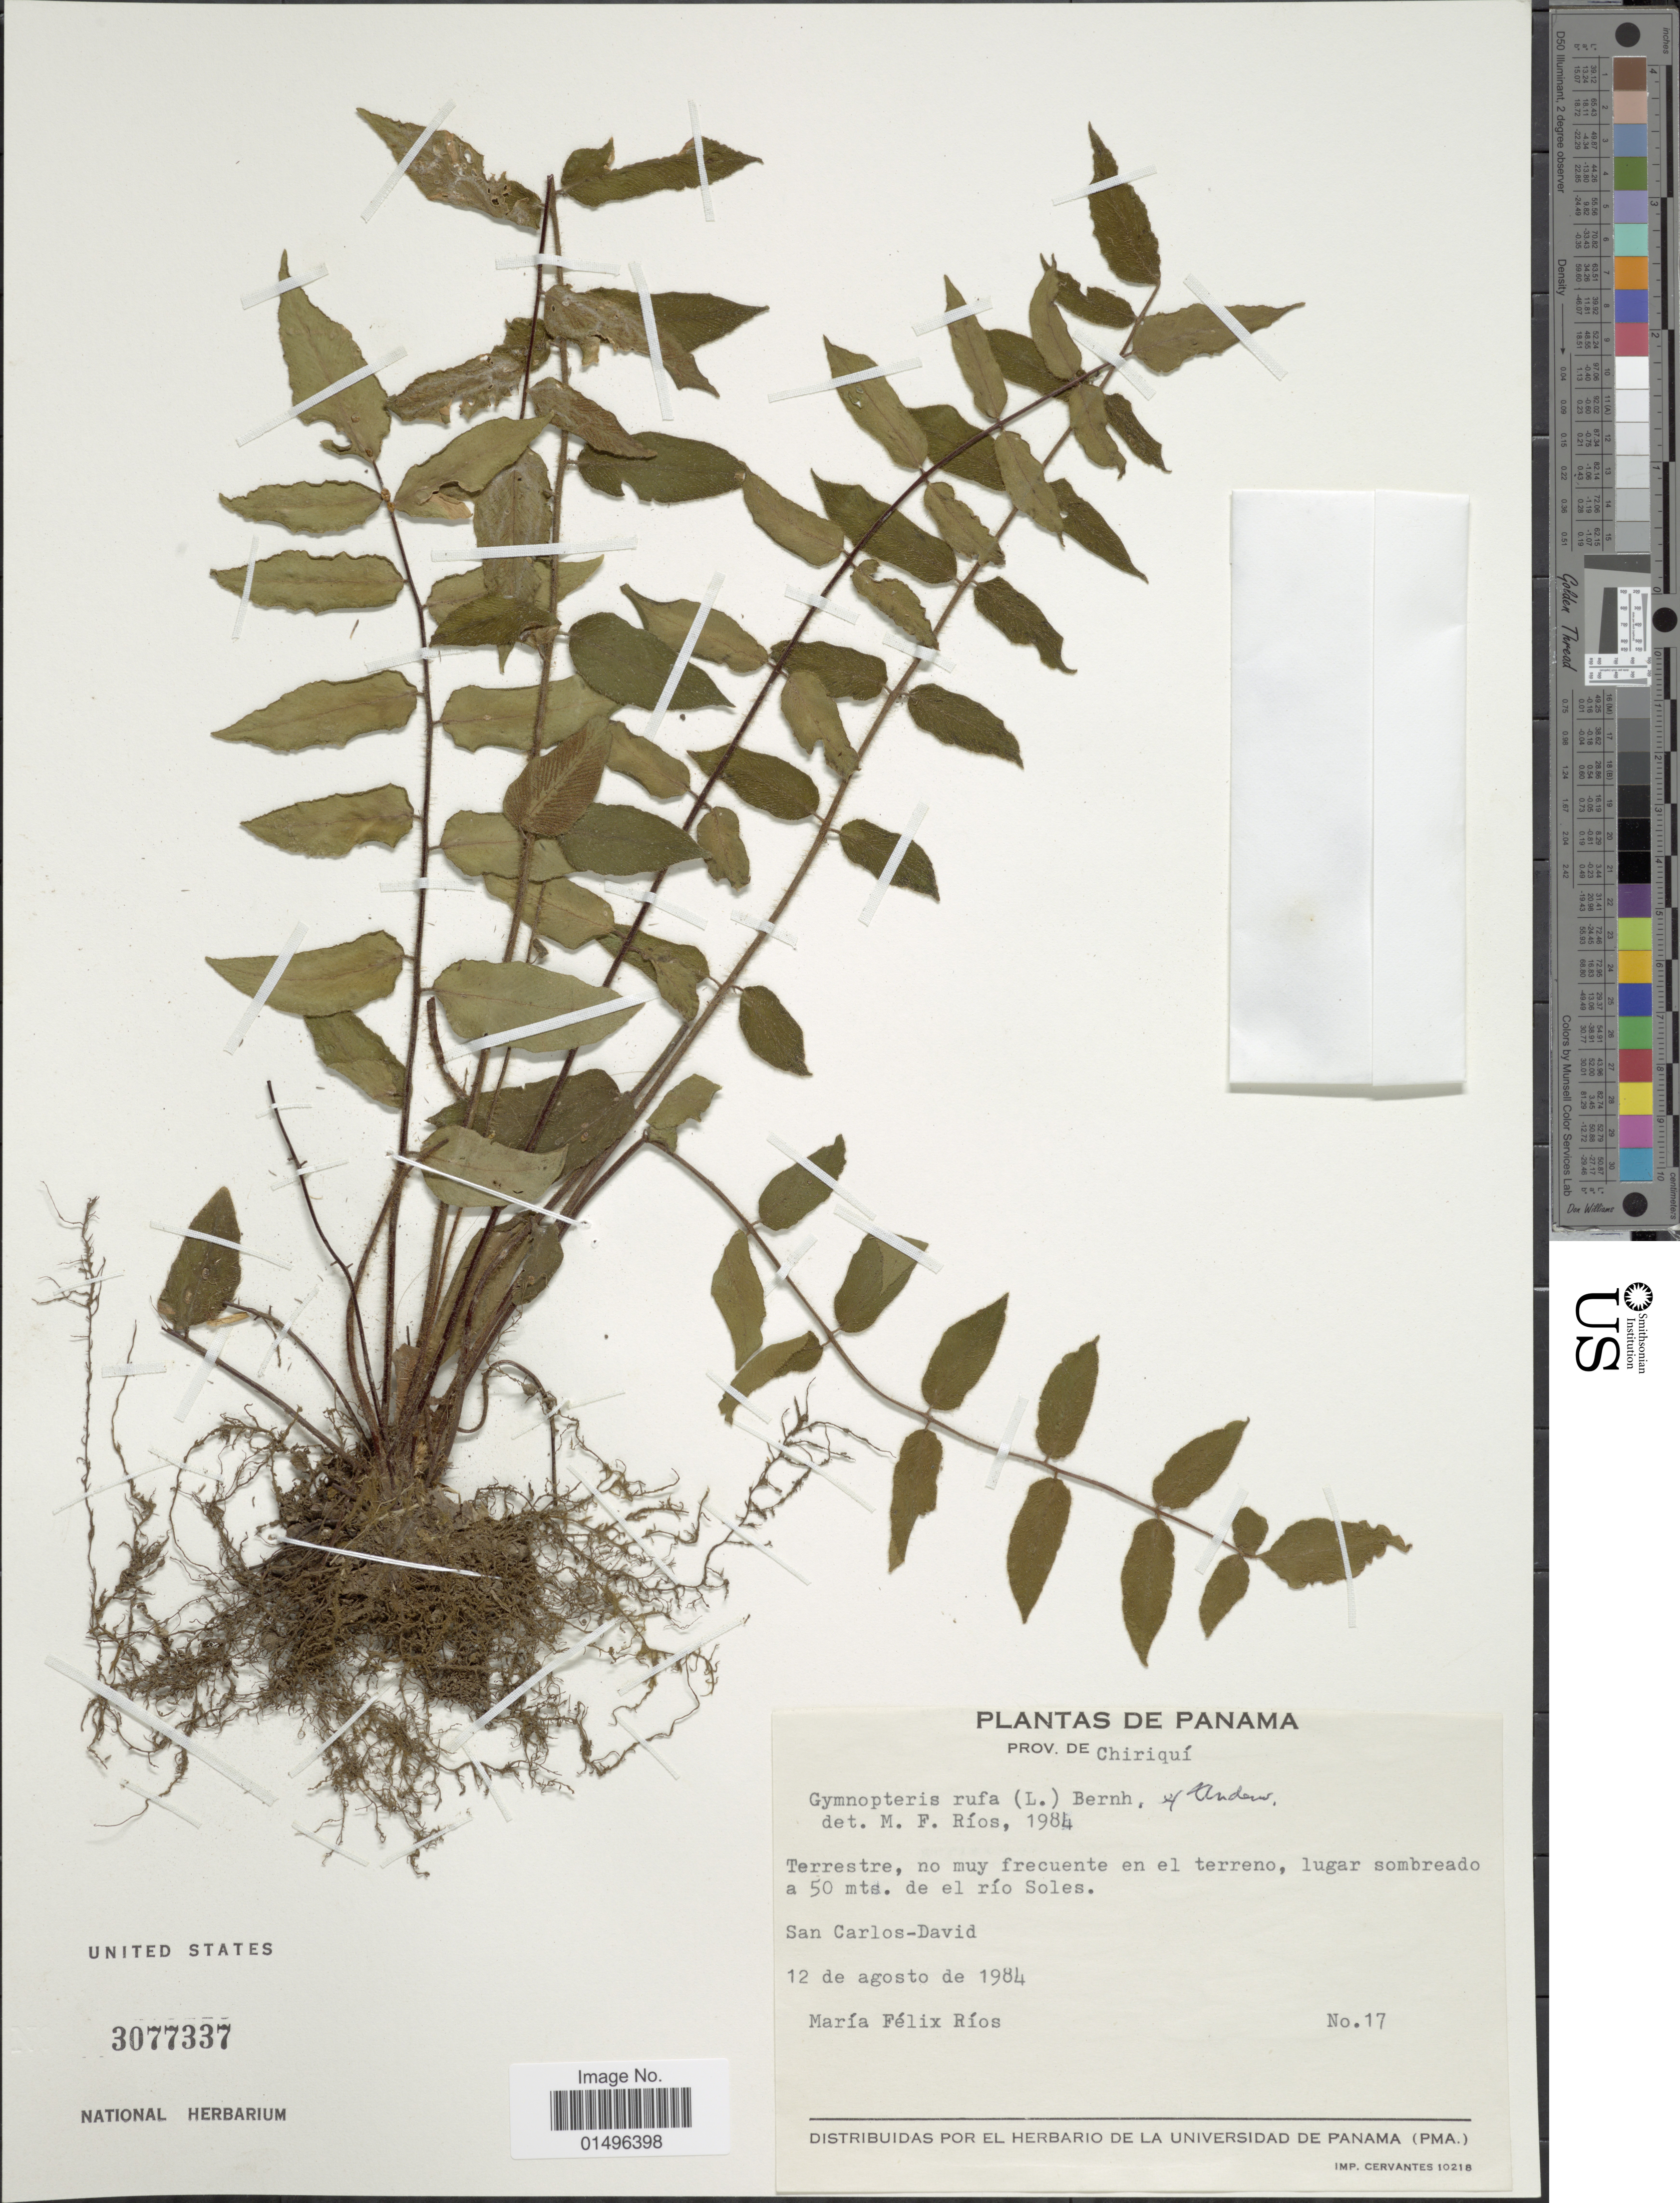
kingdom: Plantae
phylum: Tracheophyta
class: Polypodiopsida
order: Polypodiales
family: Pteridaceae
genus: Hemionitis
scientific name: Hemionitis rufa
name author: (L.) Sw.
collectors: M. Rios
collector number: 17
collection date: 1984-08-12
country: Panama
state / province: Chiriqui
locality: Panama, San Carlos-David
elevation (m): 50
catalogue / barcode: US 3077337